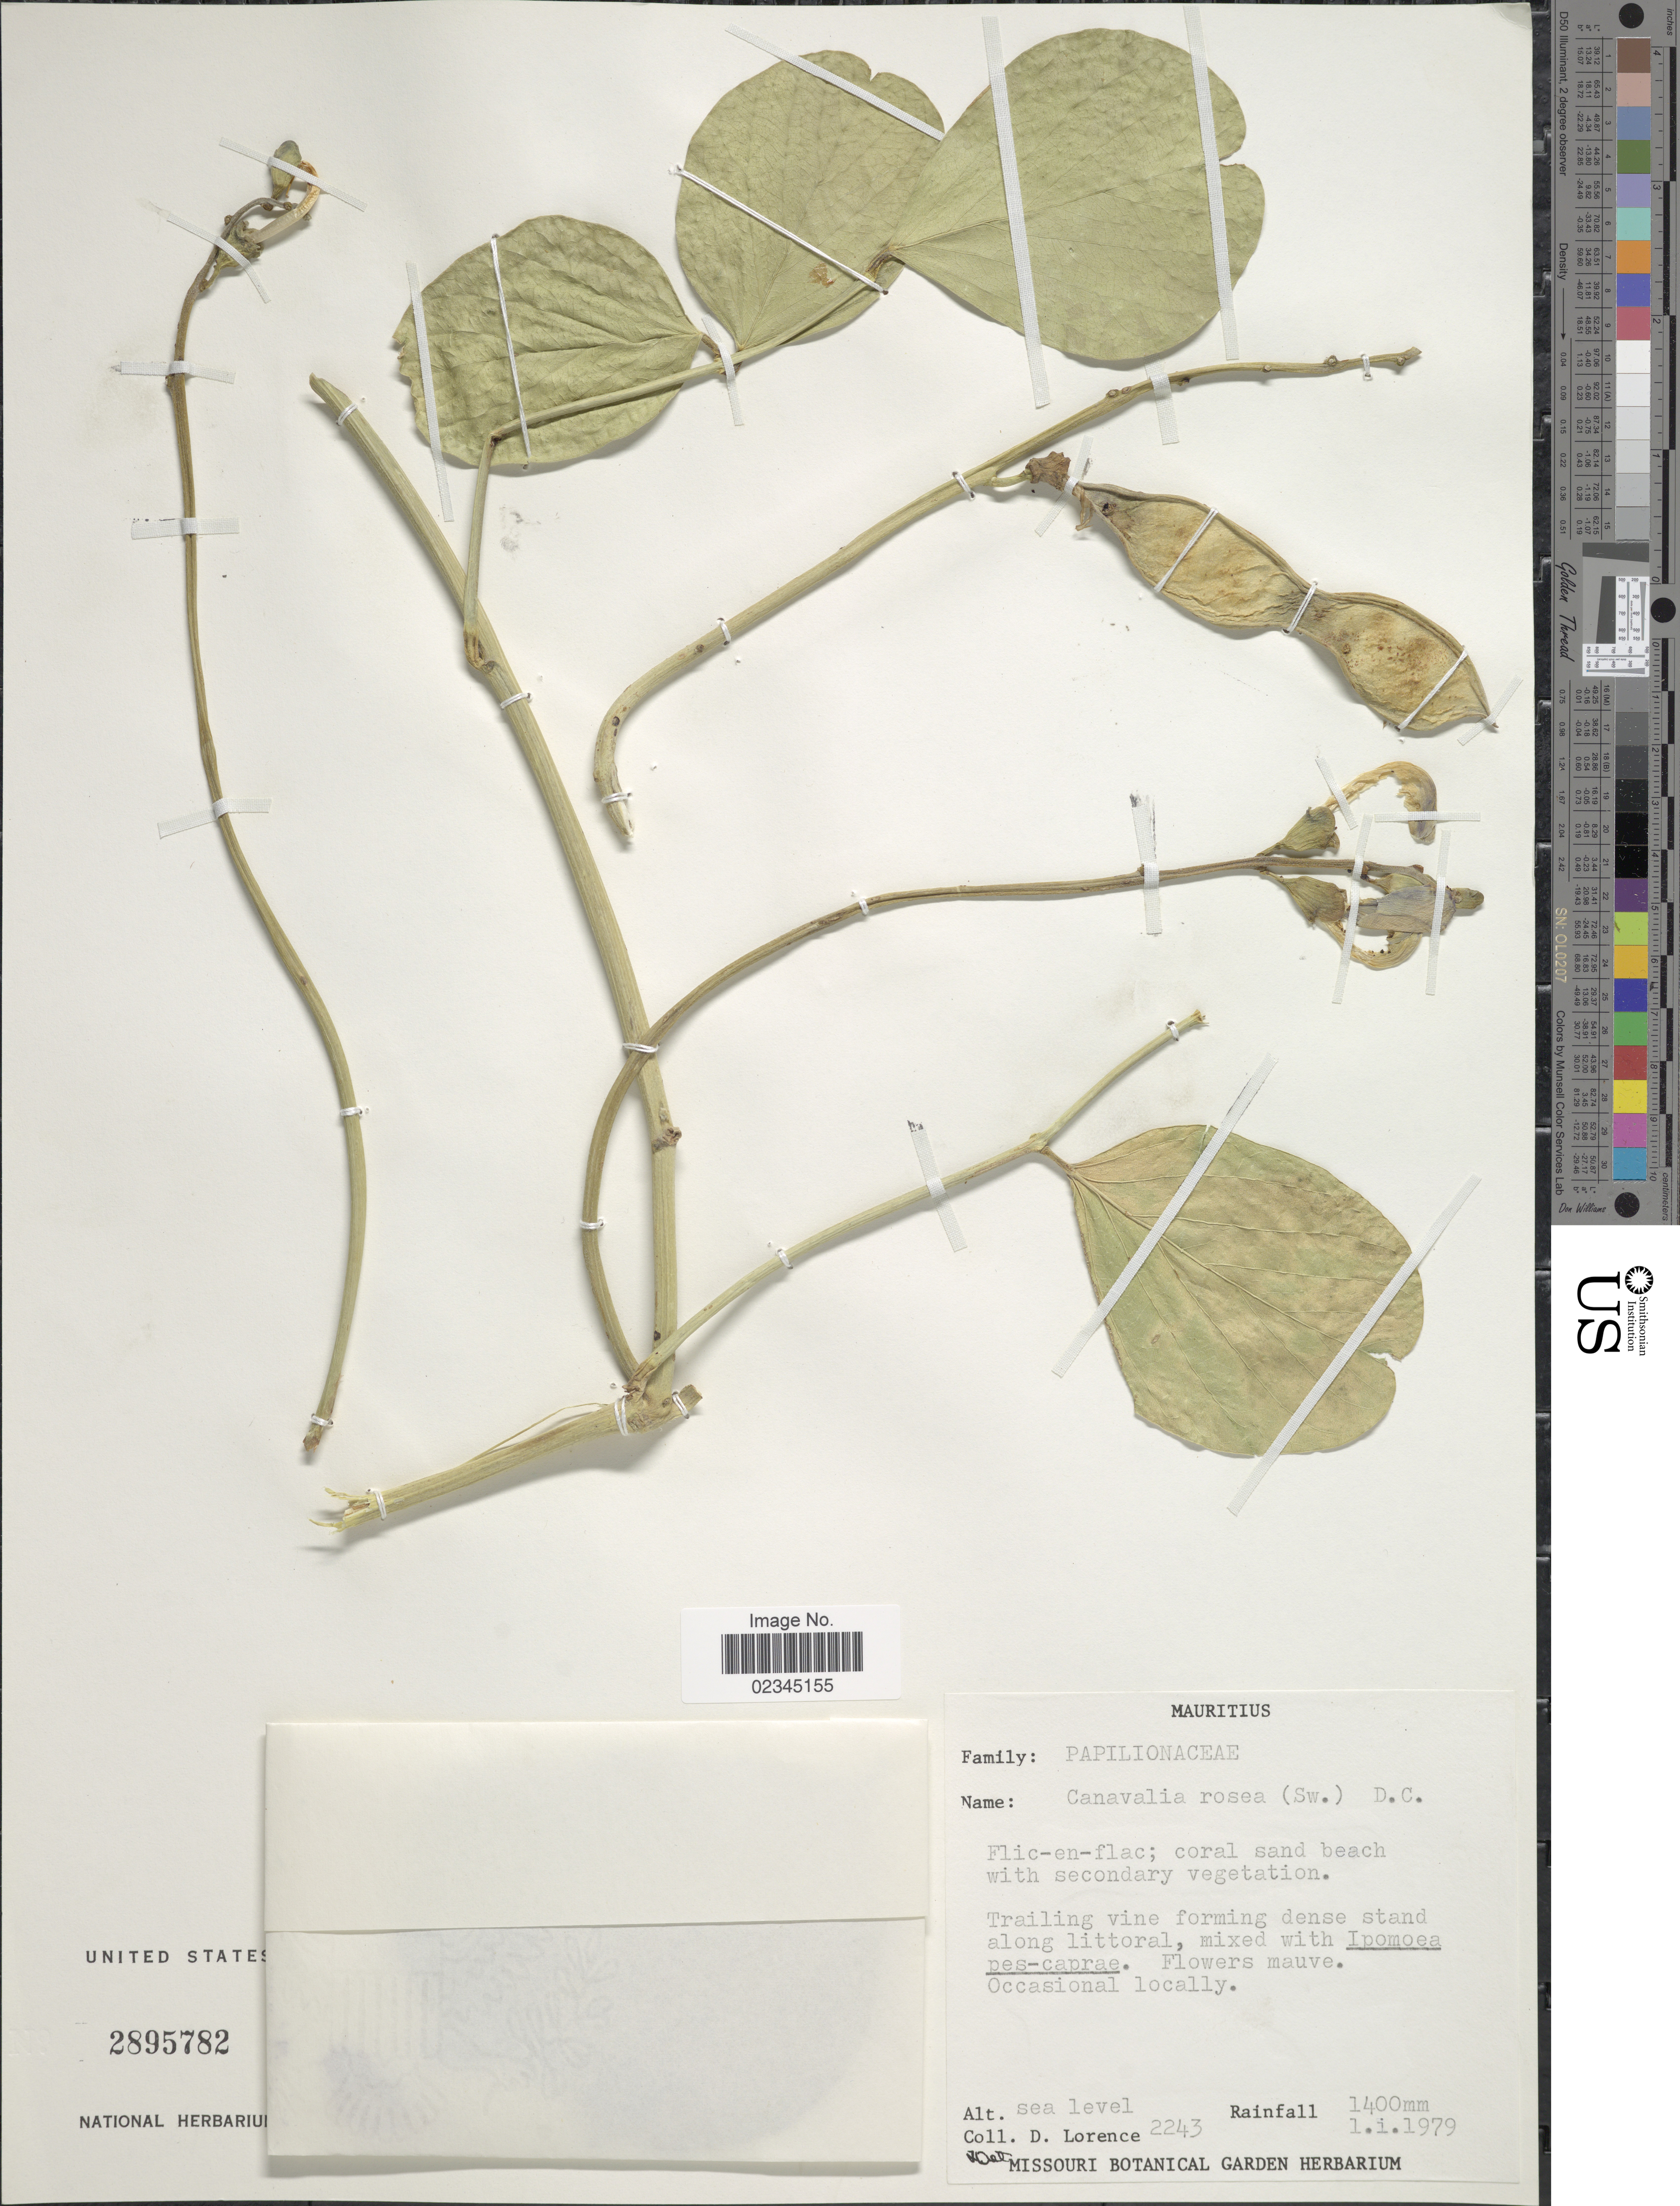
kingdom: Plantae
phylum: Tracheophyta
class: Magnoliopsida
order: Fabales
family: Fabaceae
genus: Canavalia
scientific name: Canavalia rosea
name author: (Sw.) DC.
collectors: D. Lorence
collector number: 2243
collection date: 1979-01-01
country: Mauritius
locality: Mauritius.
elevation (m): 1400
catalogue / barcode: US 2895782